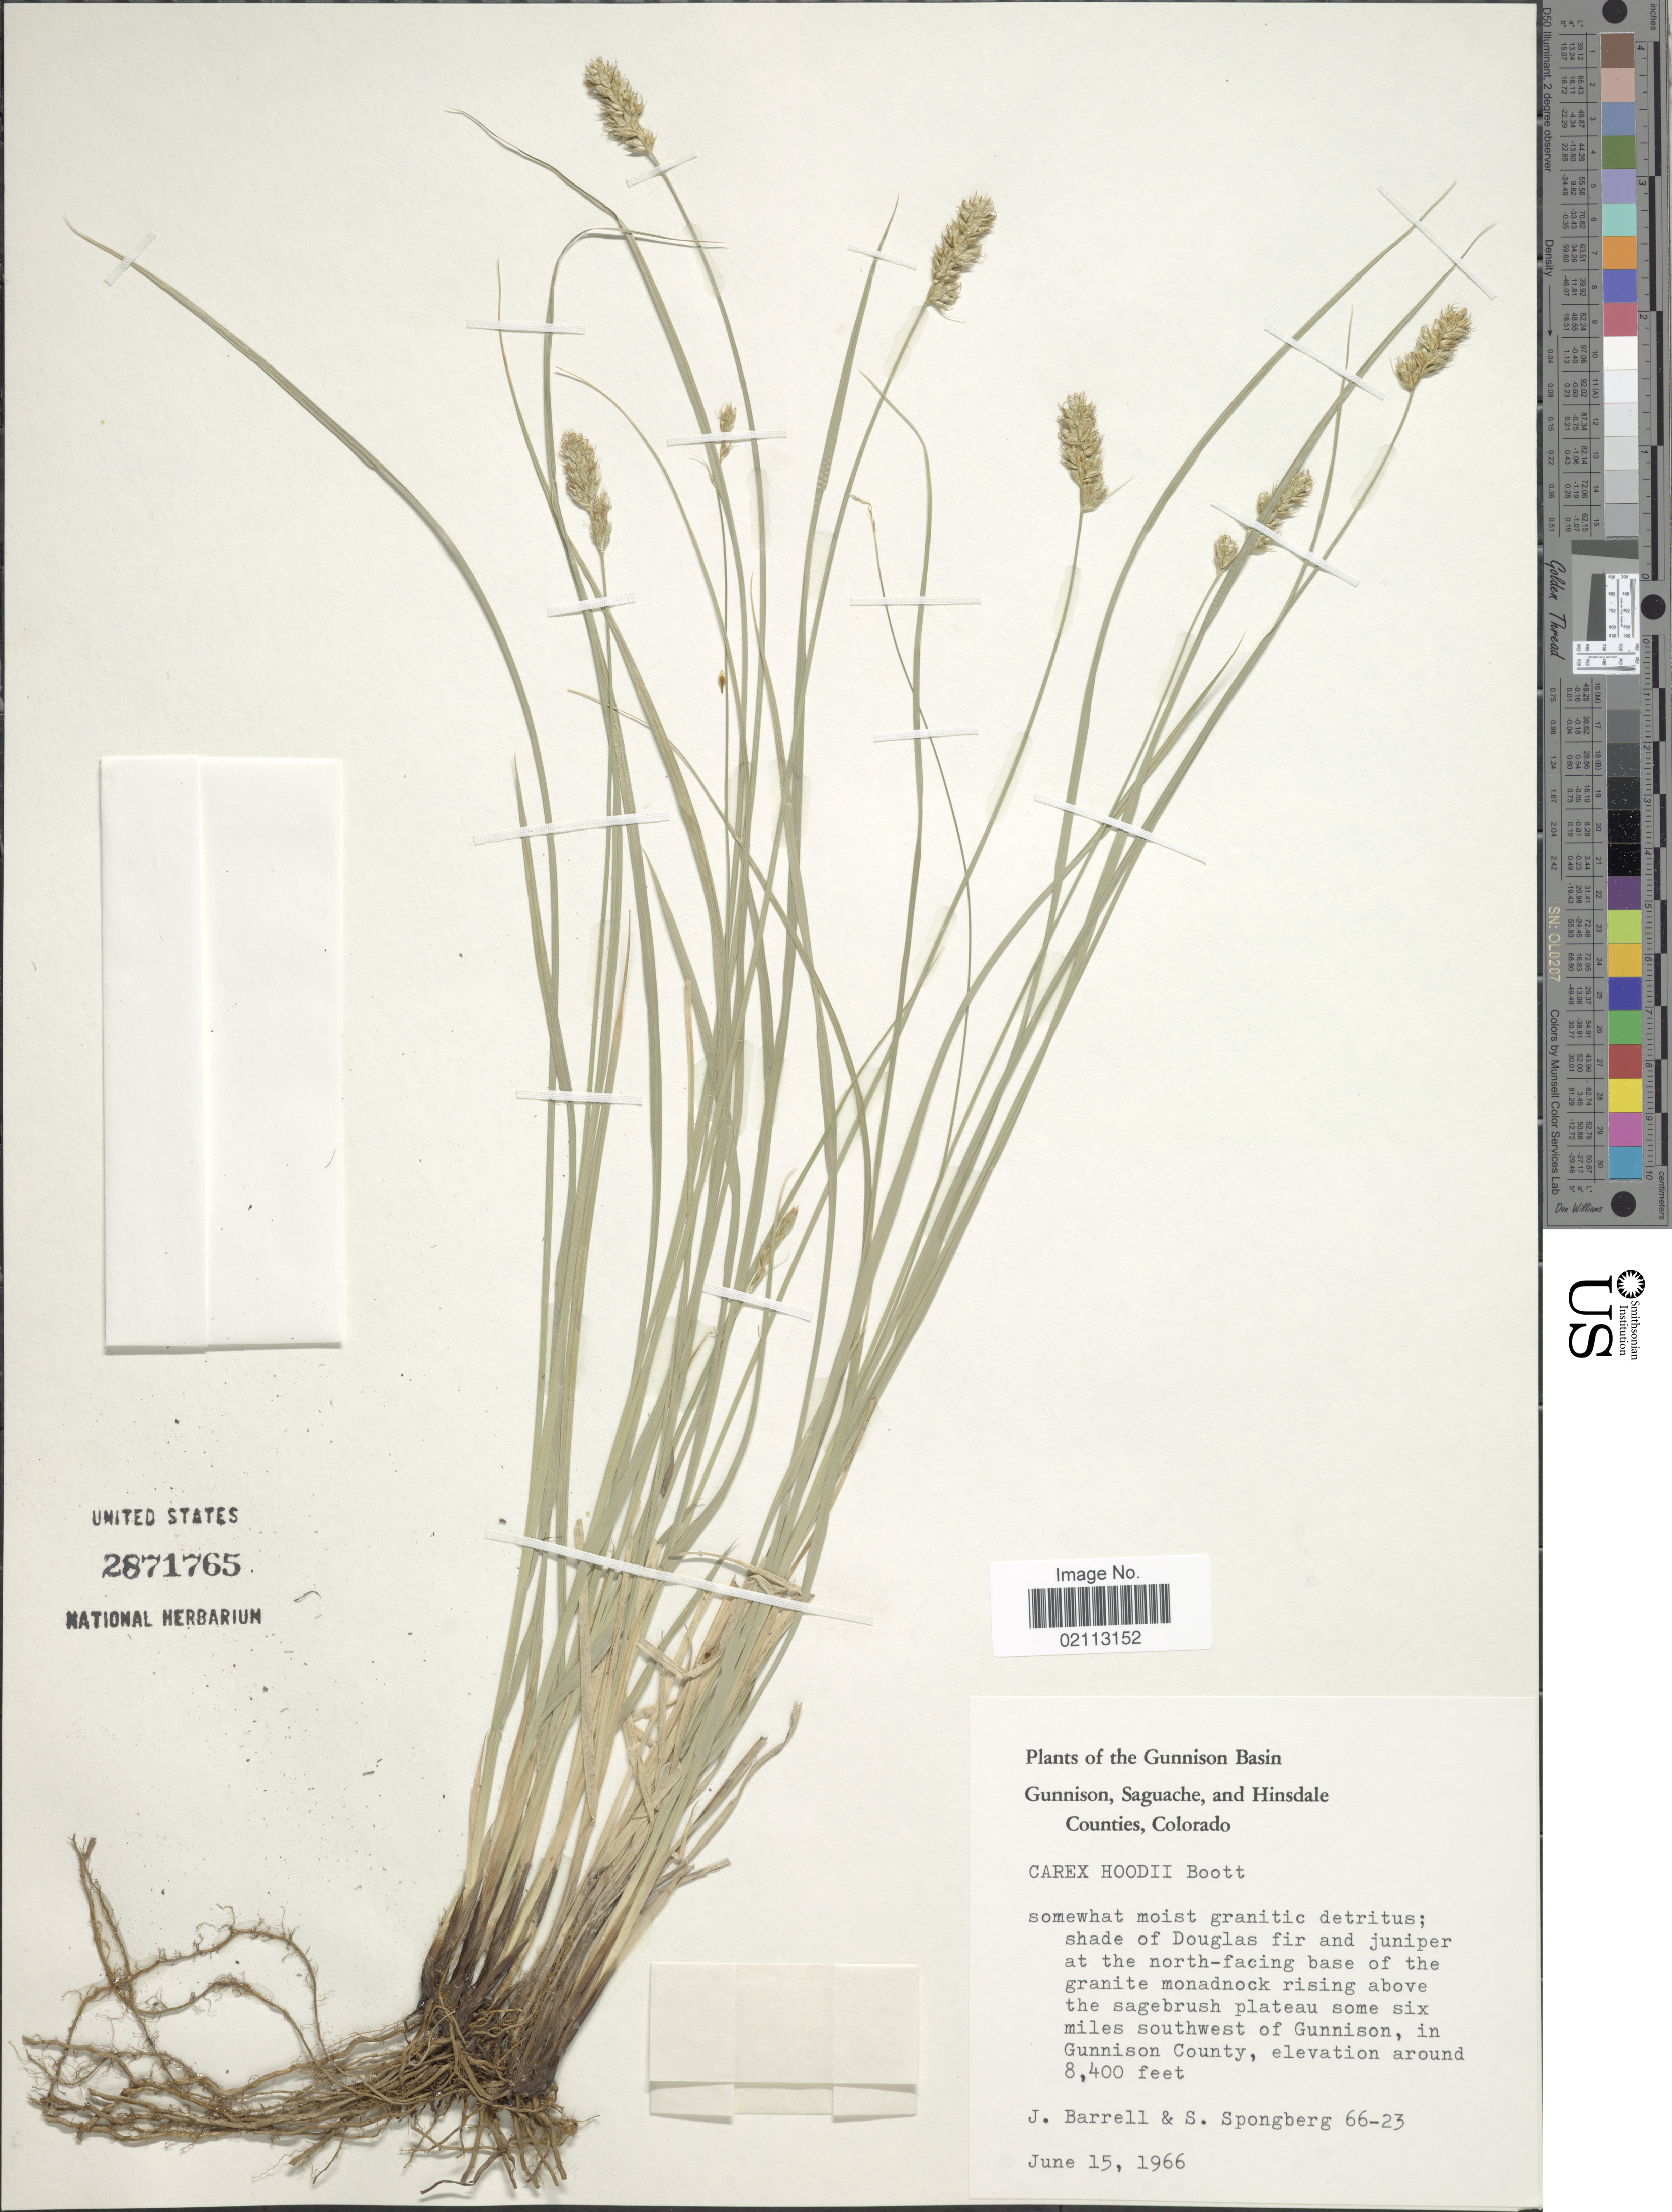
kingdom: Plantae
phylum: Tracheophyta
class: Liliopsida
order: Poales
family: Cyperaceae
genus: Carex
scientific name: Carex hoodii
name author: Boott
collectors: J. Barrell & S. A.Spongberg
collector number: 66-23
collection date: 1966-06-15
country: United States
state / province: Colorado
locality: Gunnison Basin, Gunnison, Saguache, and Hindsdale Counties. At the north- facing base of the granite monadnock rising above the sagebrush plateau some six miles southwest of Gunnison, in Gunnison County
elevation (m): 2560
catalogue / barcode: US 2871765